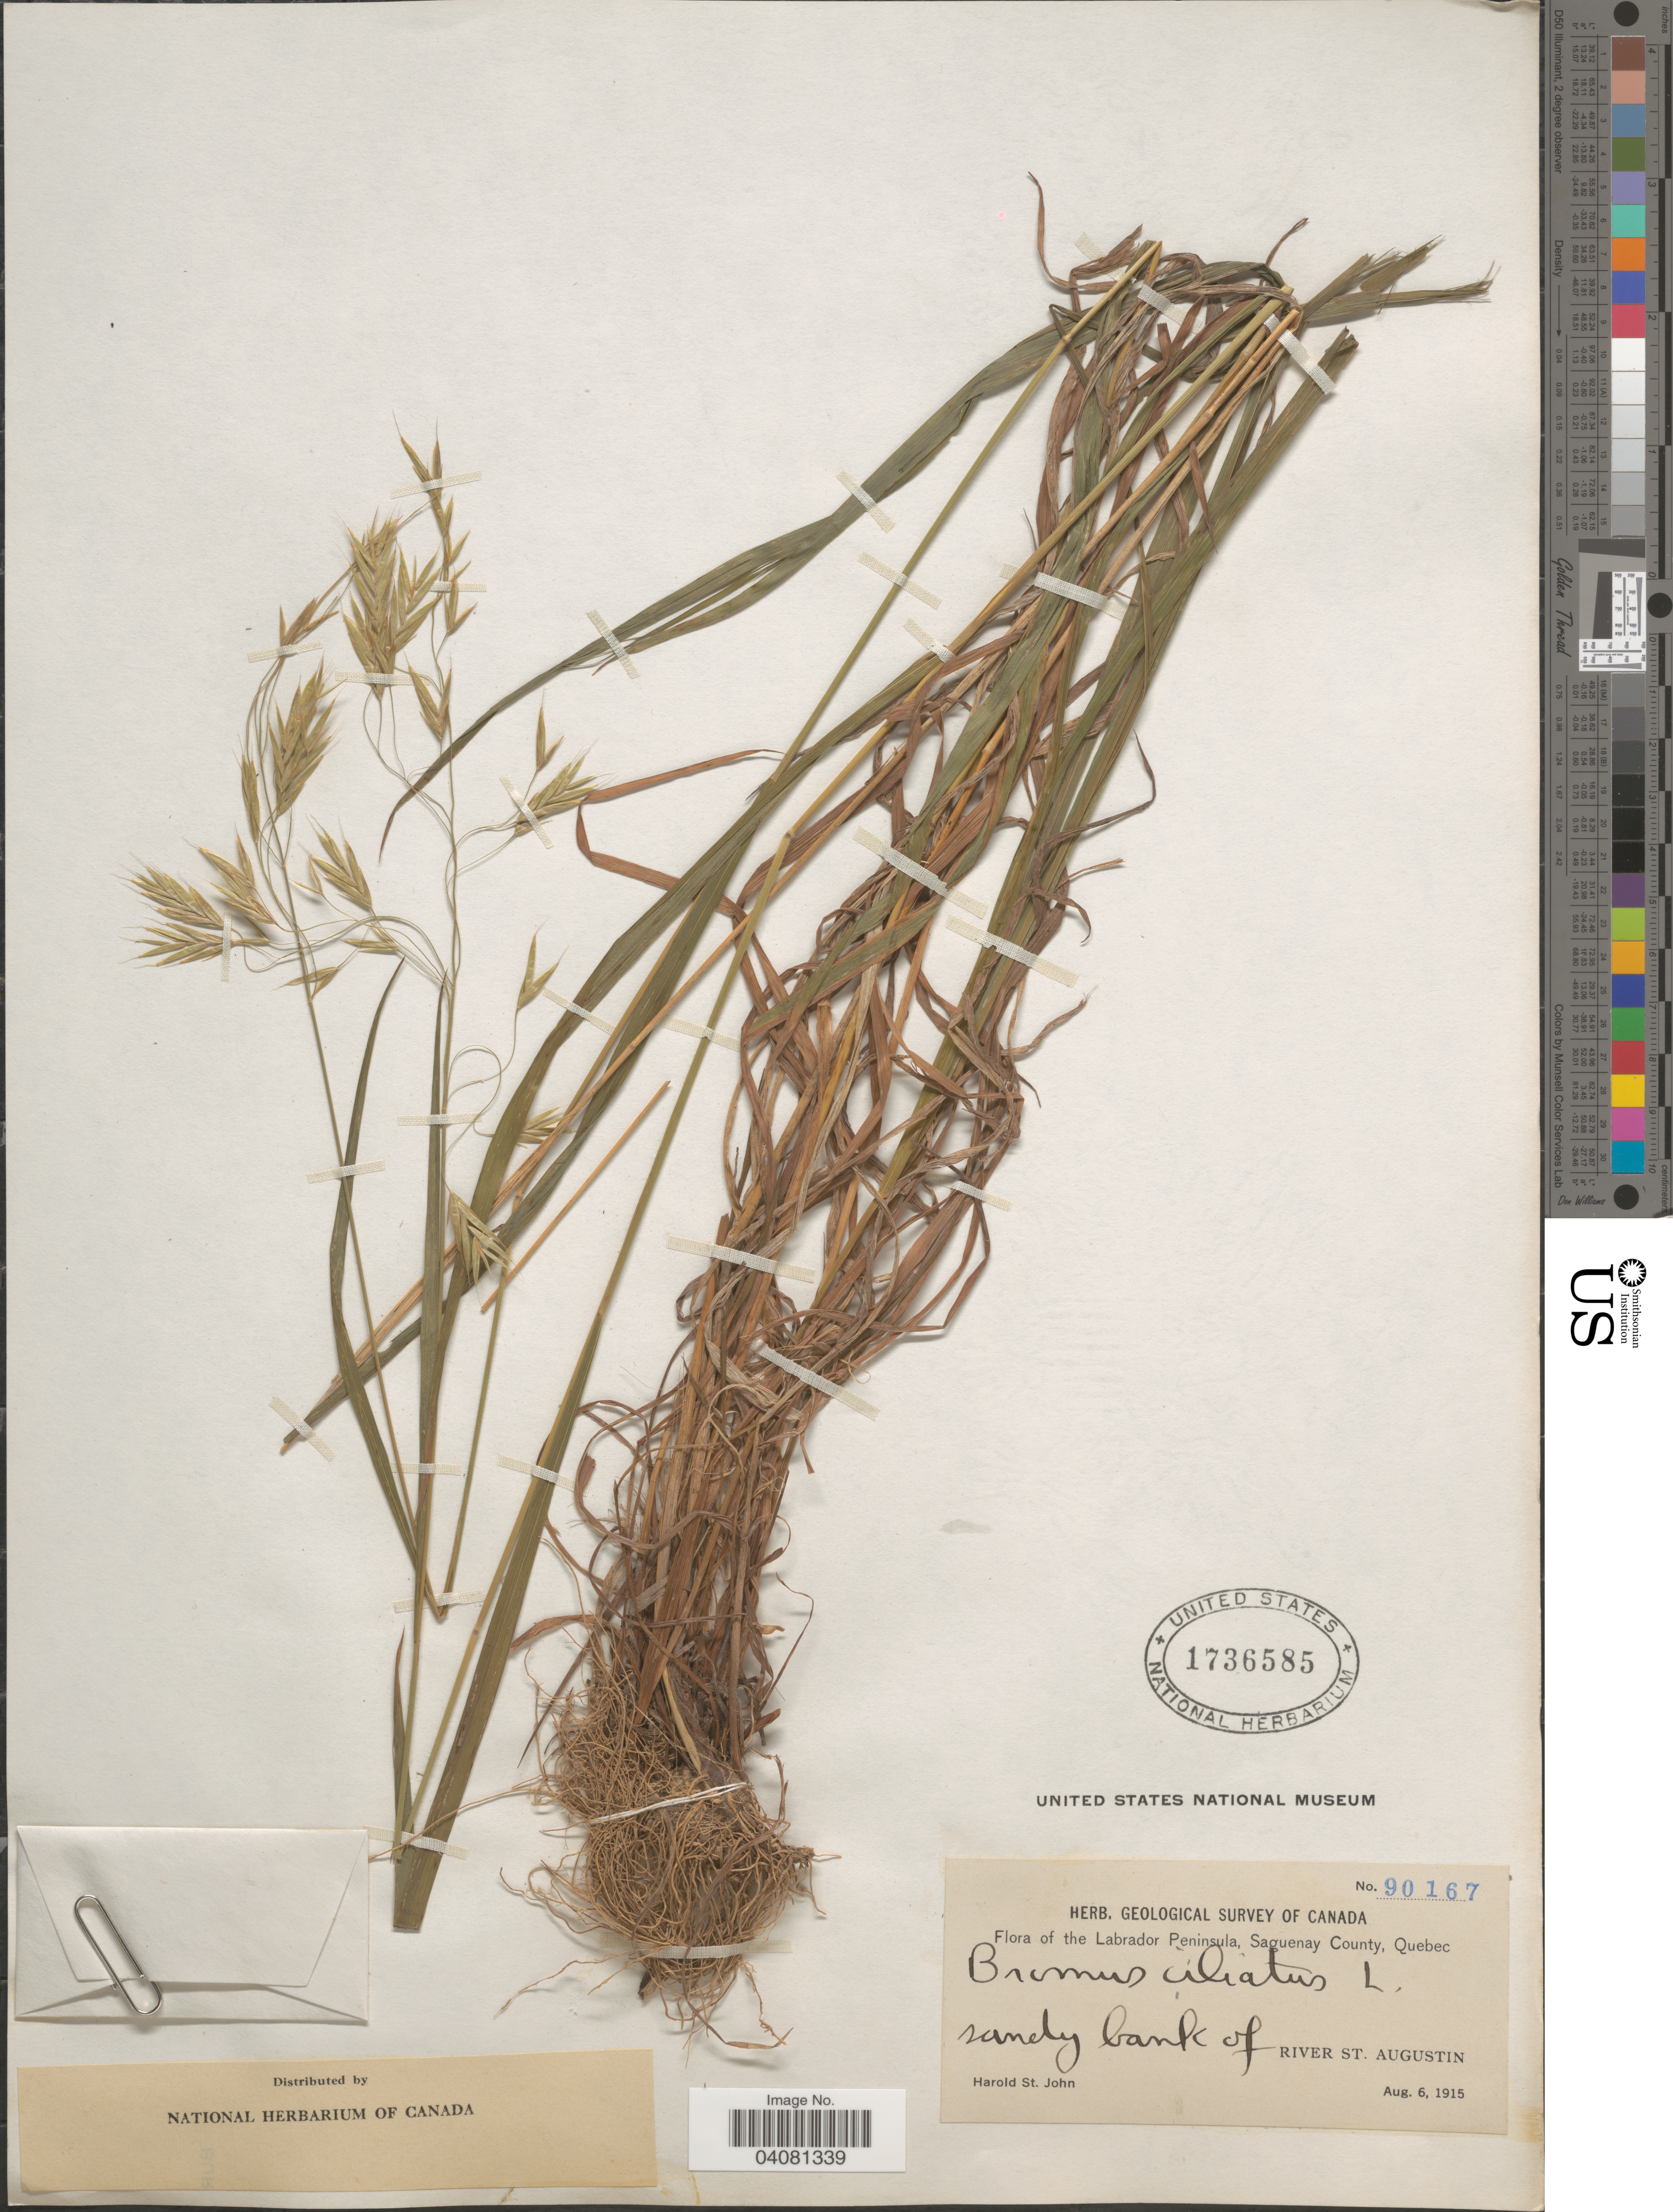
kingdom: Plantae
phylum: Tracheophyta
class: Liliopsida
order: Poales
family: Poaceae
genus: Bromus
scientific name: Bromus ciliatus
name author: L.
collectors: H. St. John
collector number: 90167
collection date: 1915-08-06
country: Canada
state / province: Quebec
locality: Herb. Geological Survey of Canada. Labrador Peninsula, Saguenay County. Sandy bank of River St. Augustin.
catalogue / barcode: US 1736585